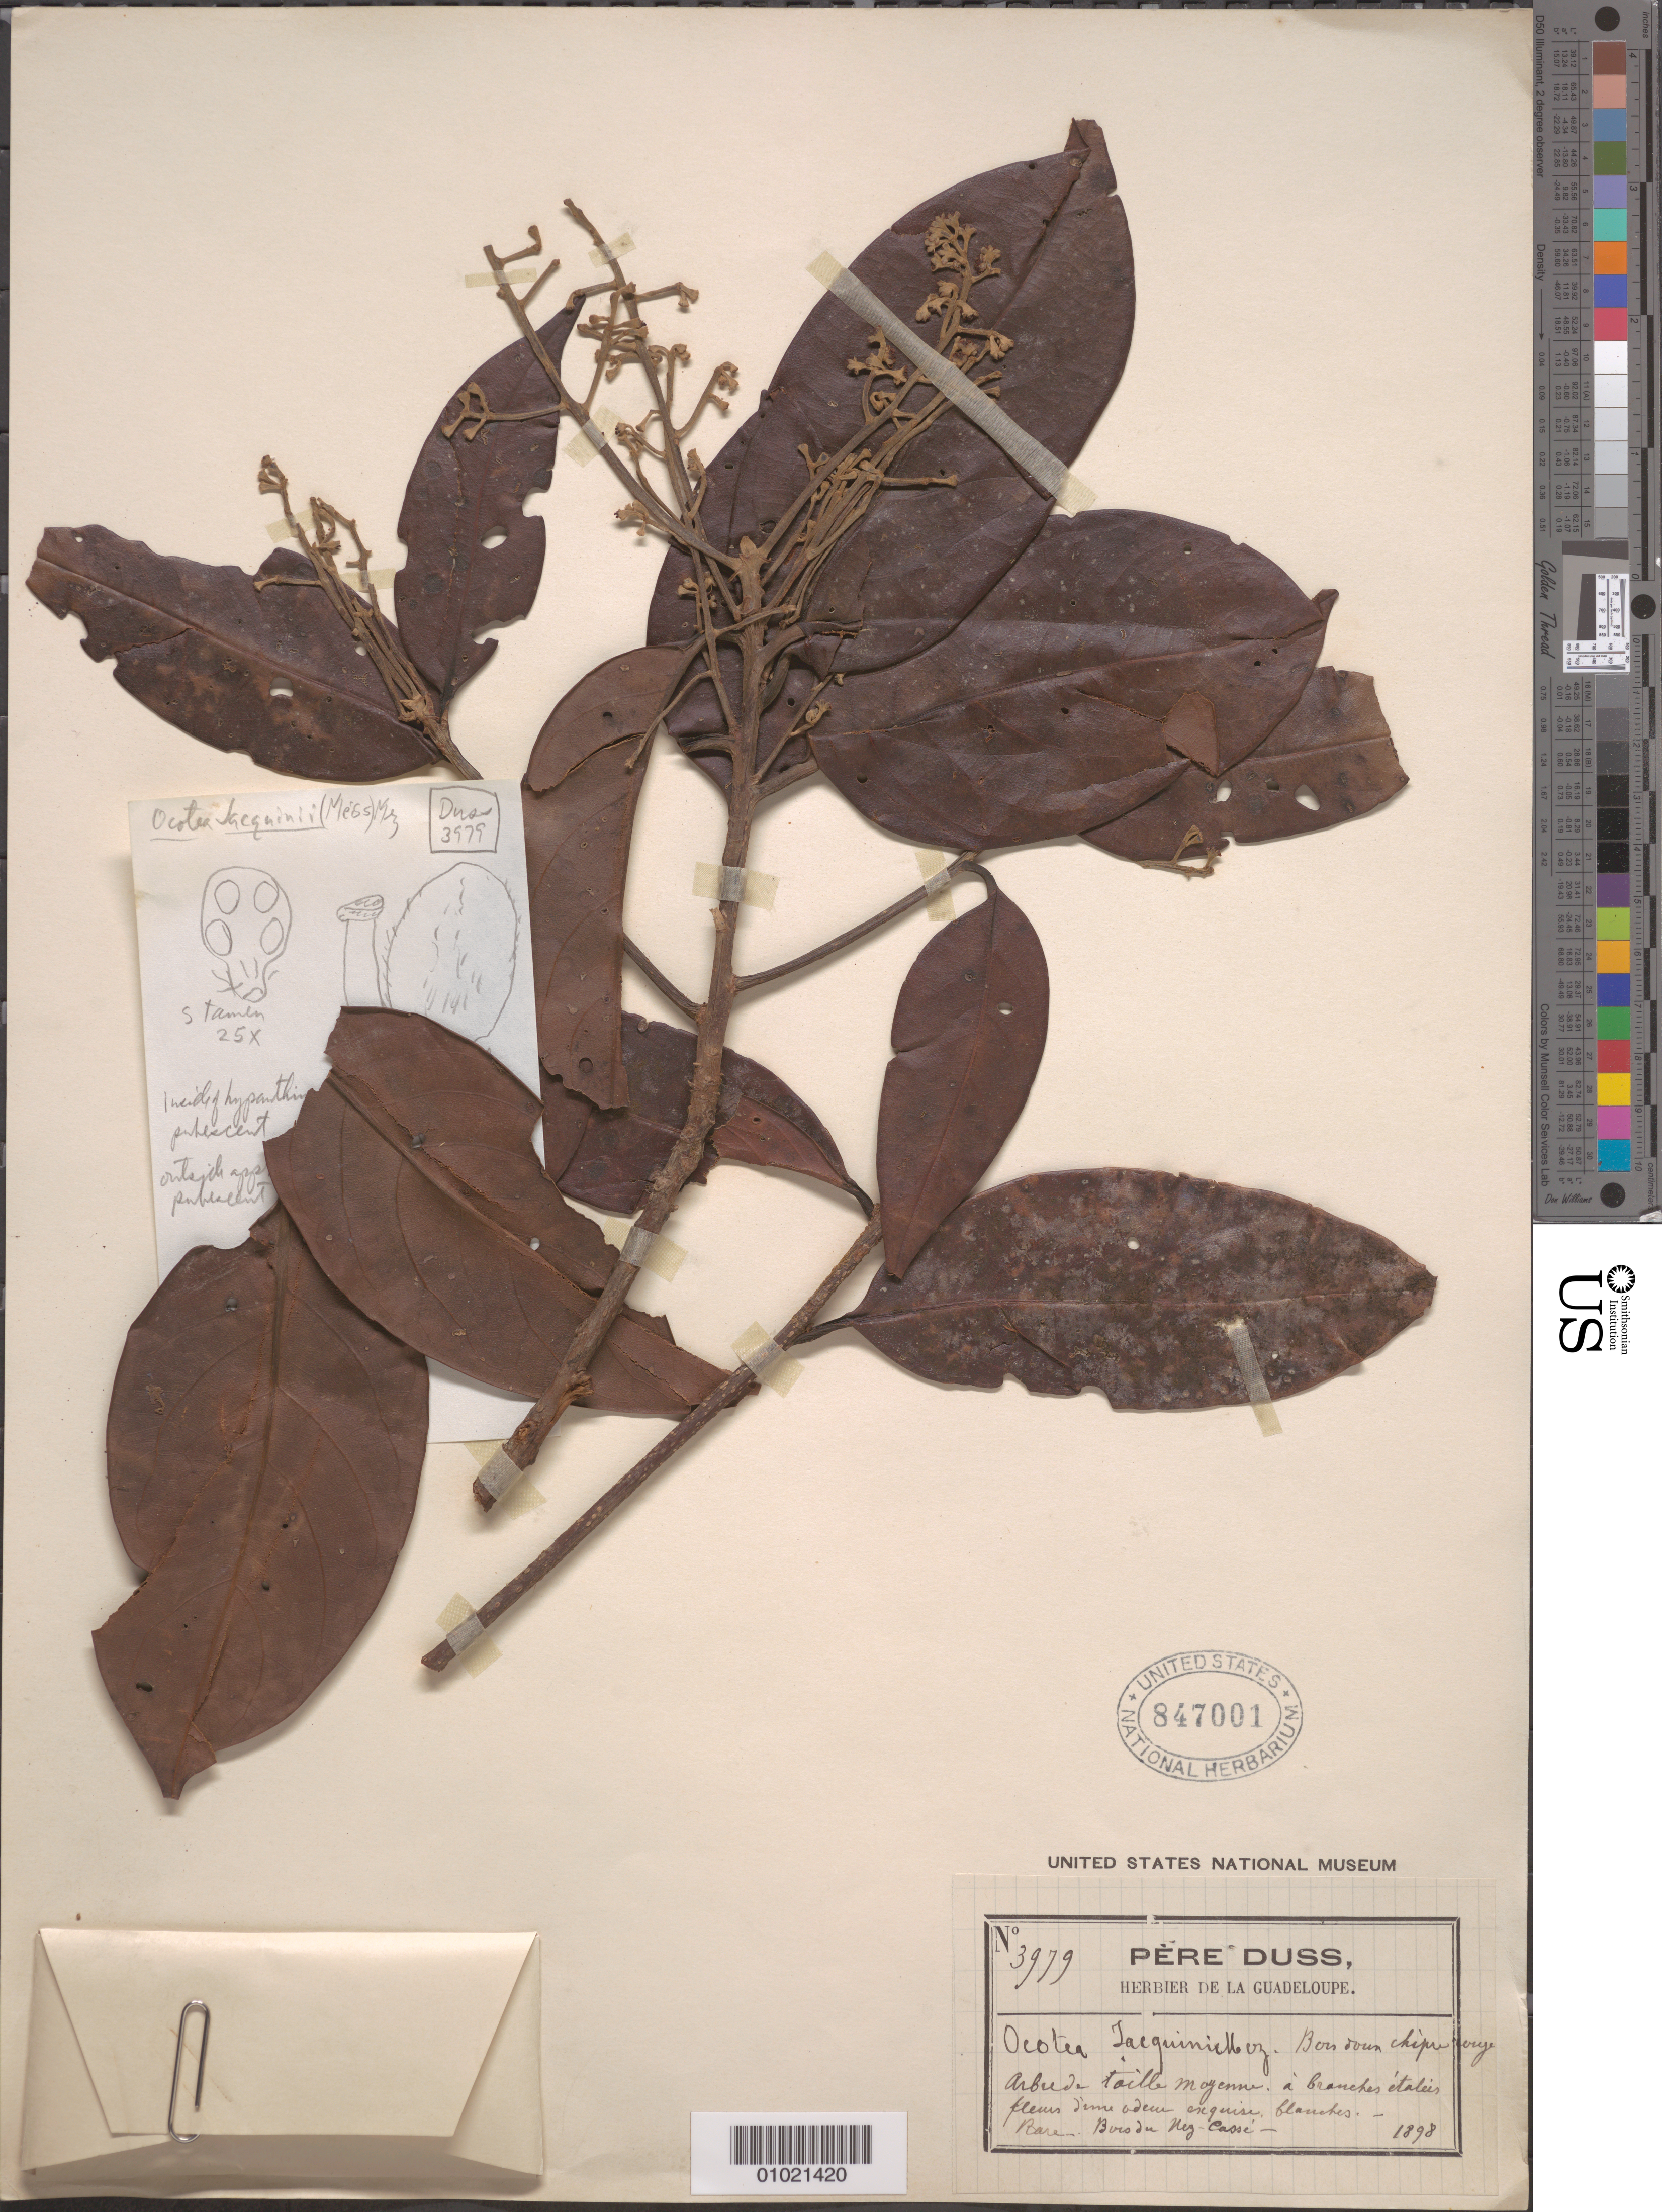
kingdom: Plantae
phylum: Tracheophyta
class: Magnoliopsida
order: Laurales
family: Lauraceae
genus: Ocotea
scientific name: Ocotea jacquini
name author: (Meisn.) Mez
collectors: Père Duss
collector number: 3979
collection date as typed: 1898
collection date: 1898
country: Guadeloupe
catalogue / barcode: US 847001